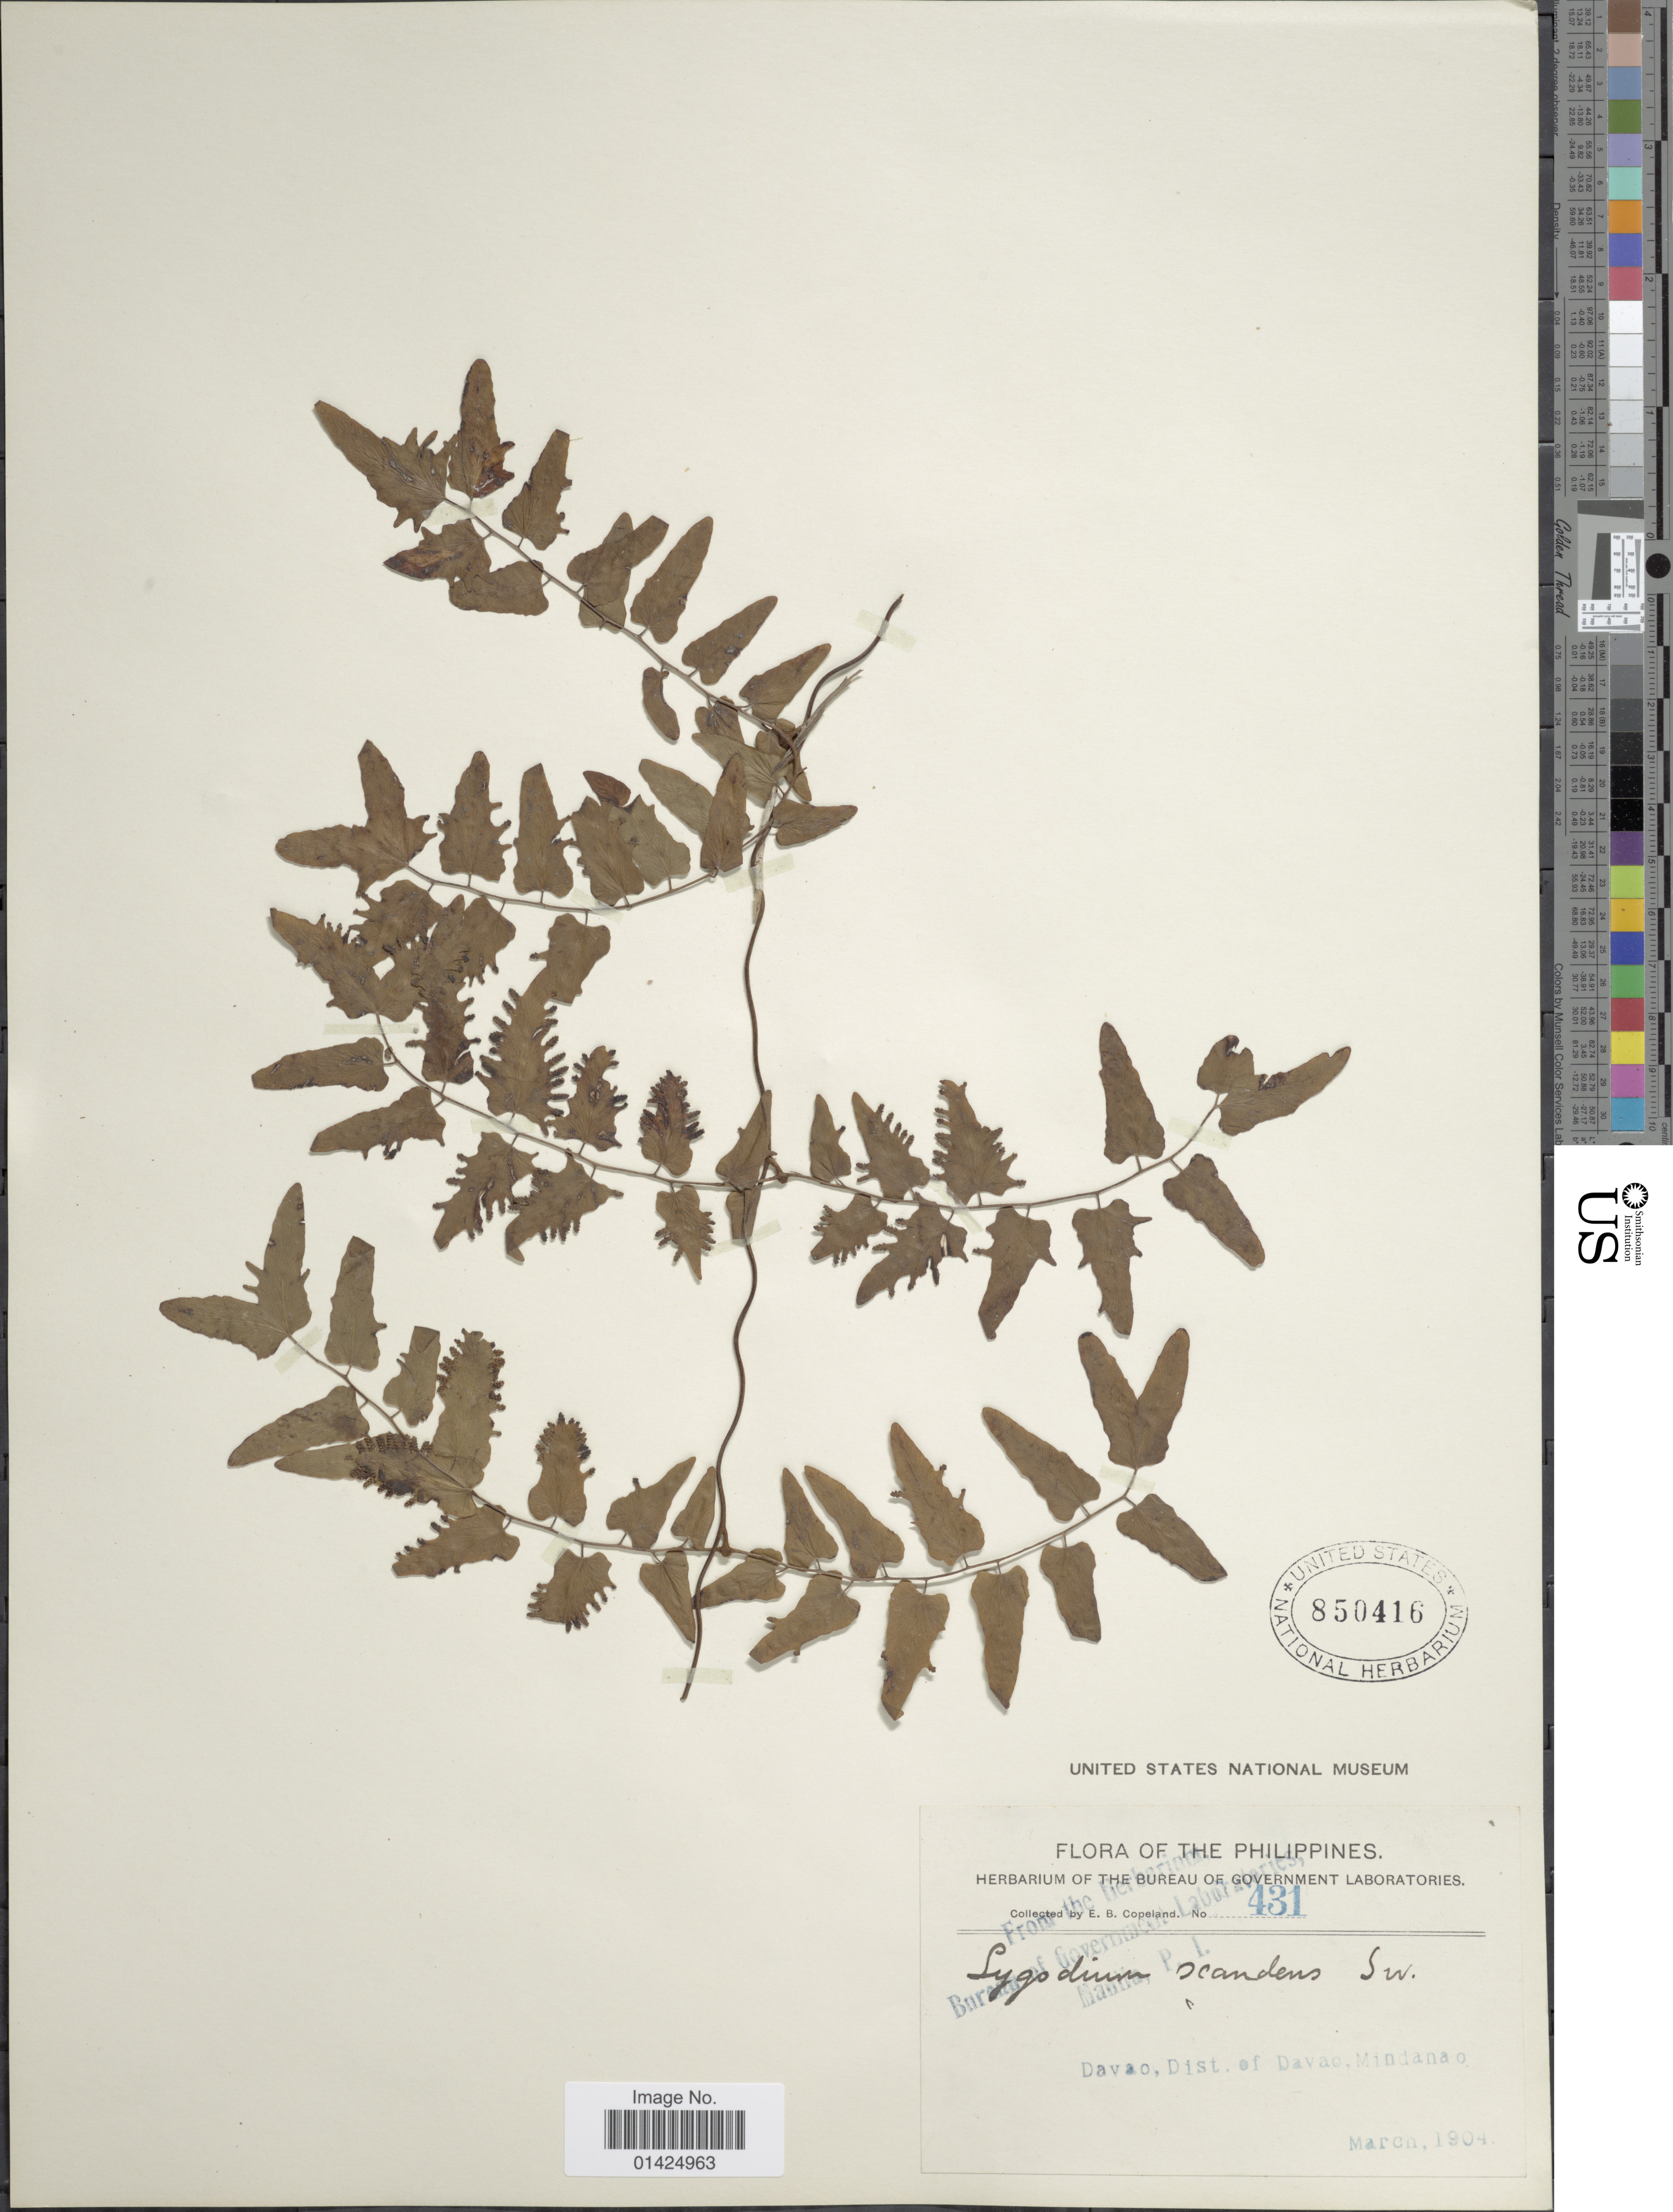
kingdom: Plantae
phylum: Tracheophyta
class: Polypodiopsida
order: Schizaeales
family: Lygodiaceae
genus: Lygodium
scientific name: Lygodium microphyllum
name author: (Cav.) R. Br.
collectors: E. B. Copeland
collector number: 431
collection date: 1904-03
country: Philippines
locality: Davao, Dist. of Davao, Mindanao.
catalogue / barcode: US 850416